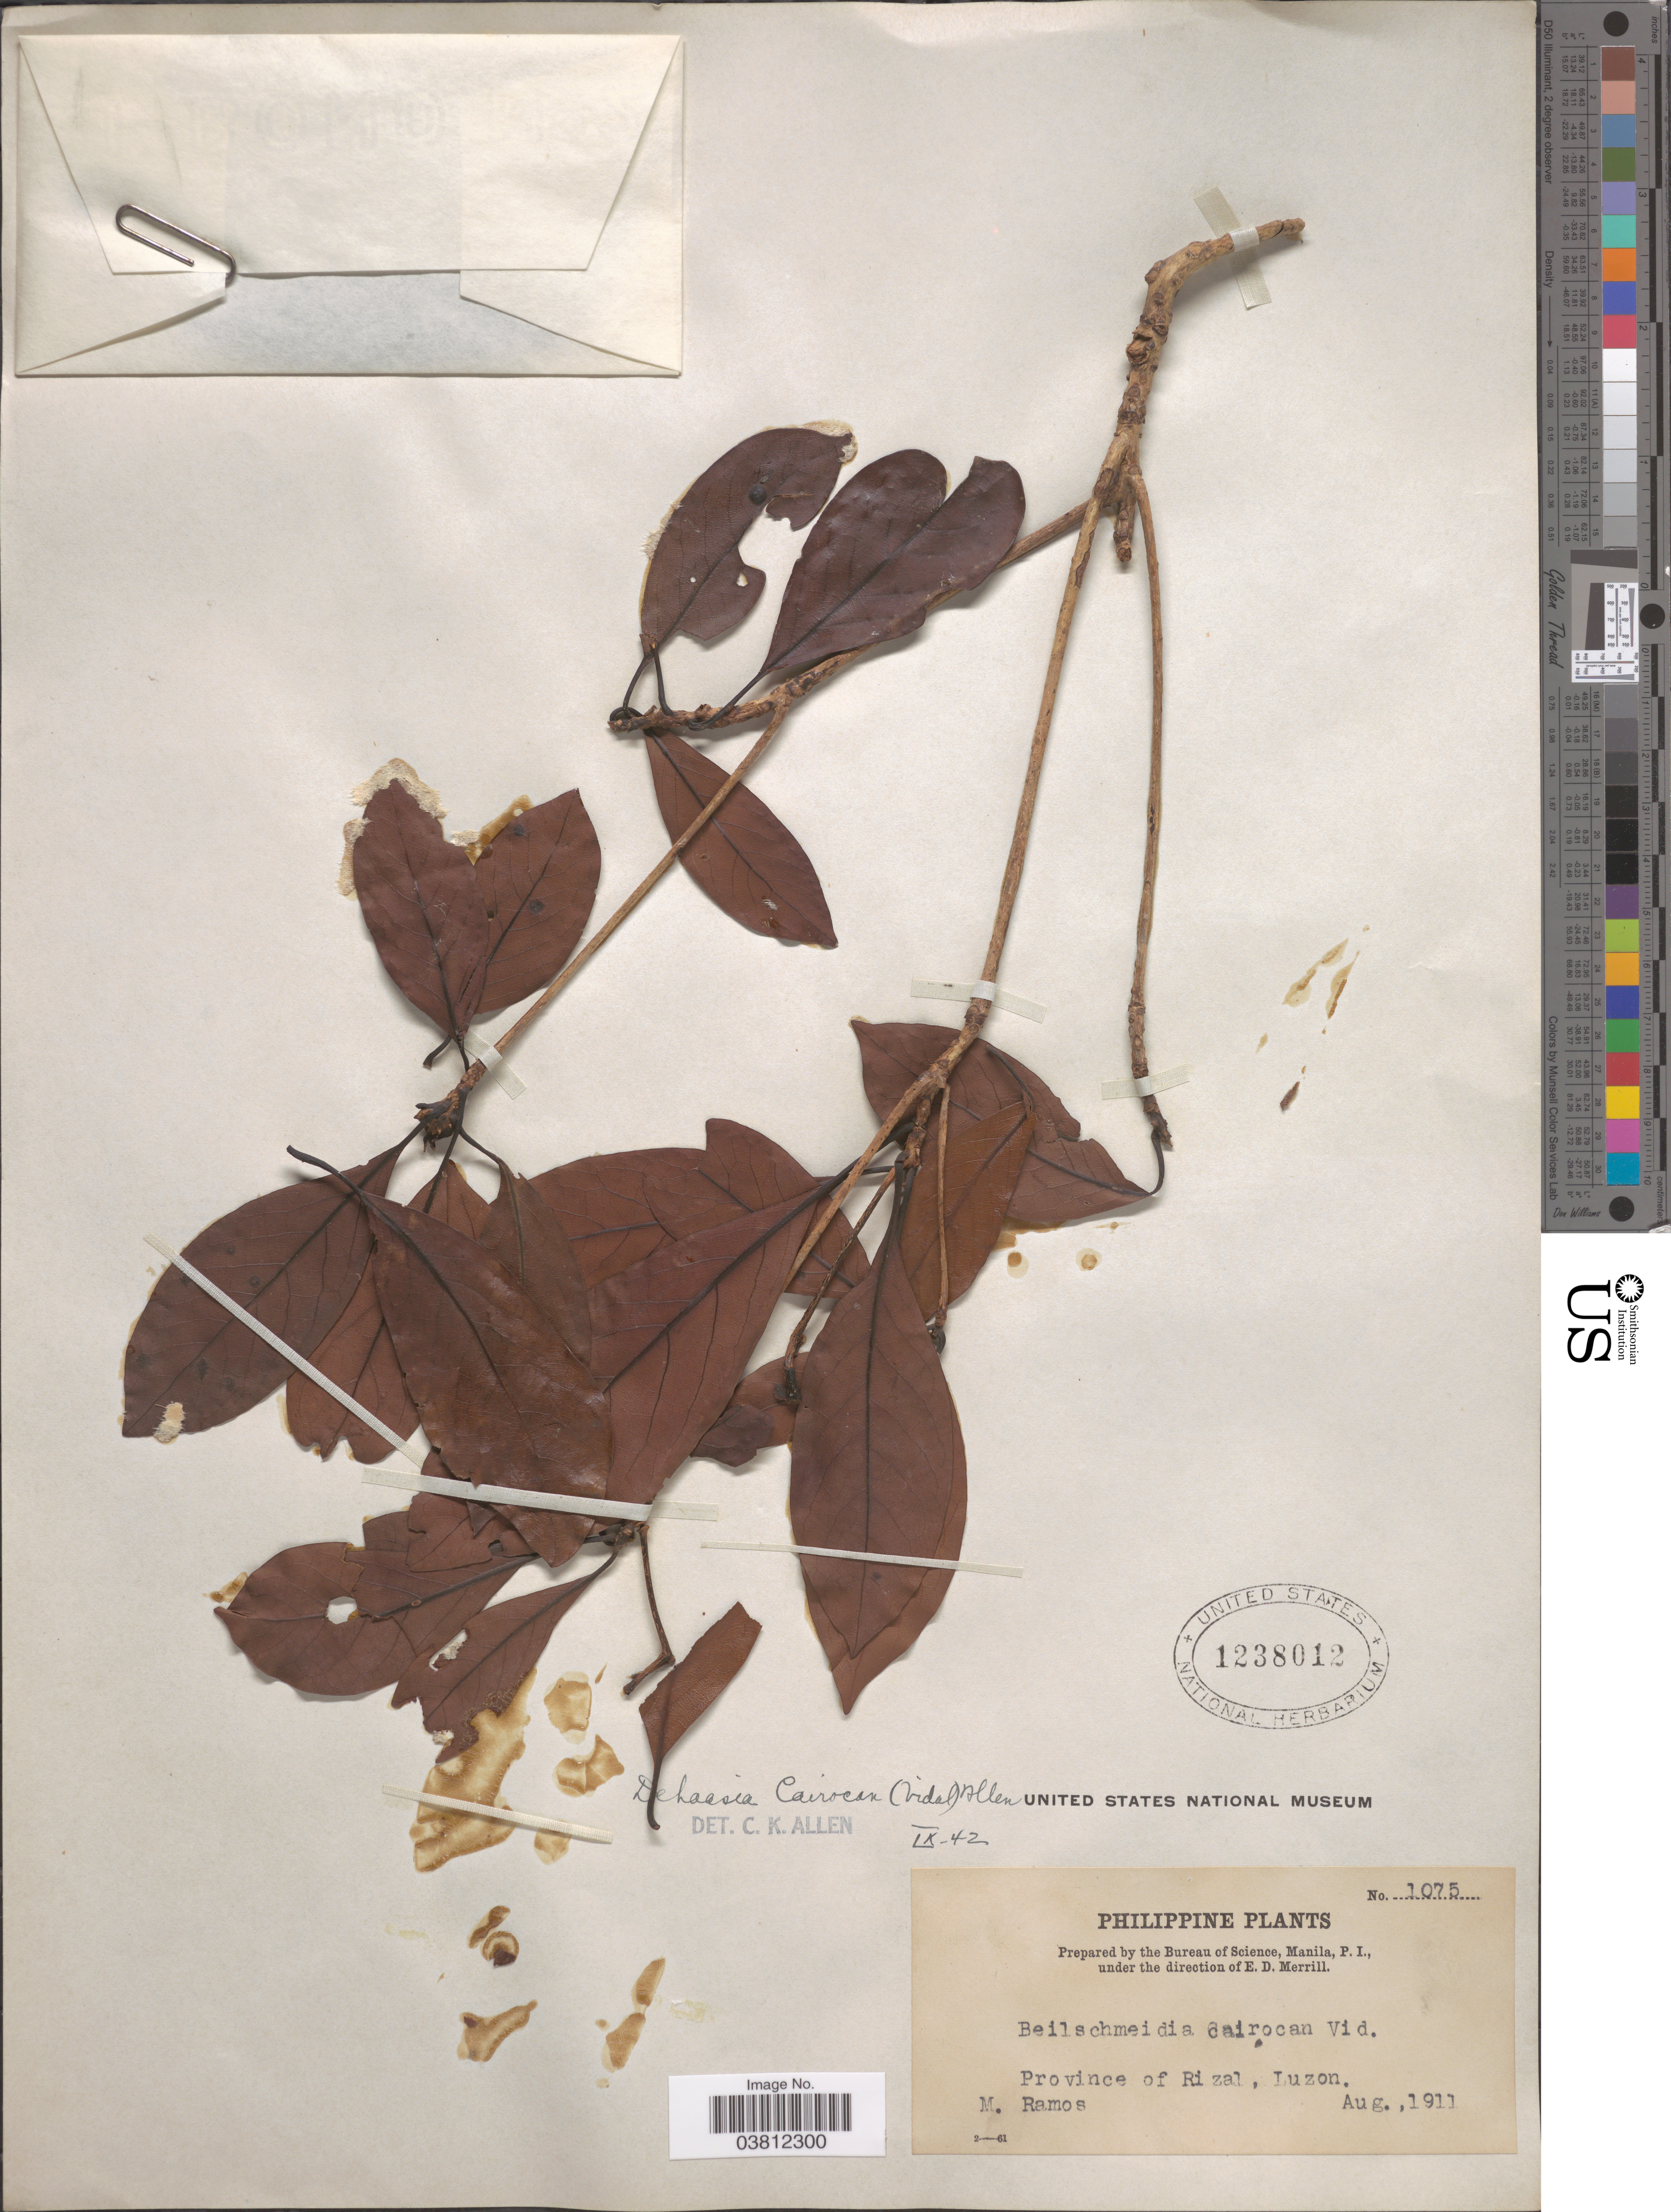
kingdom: Plantae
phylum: Tracheophyta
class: Magnoliopsida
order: Laurales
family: Lauraceae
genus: Dehaasia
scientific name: Dehaasia cairocan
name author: (S. Vidal) C.K. Allen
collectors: M. Ramos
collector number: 1075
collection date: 1911-08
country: Philippines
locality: Province of Rizal, Luzon.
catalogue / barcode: US 1238012